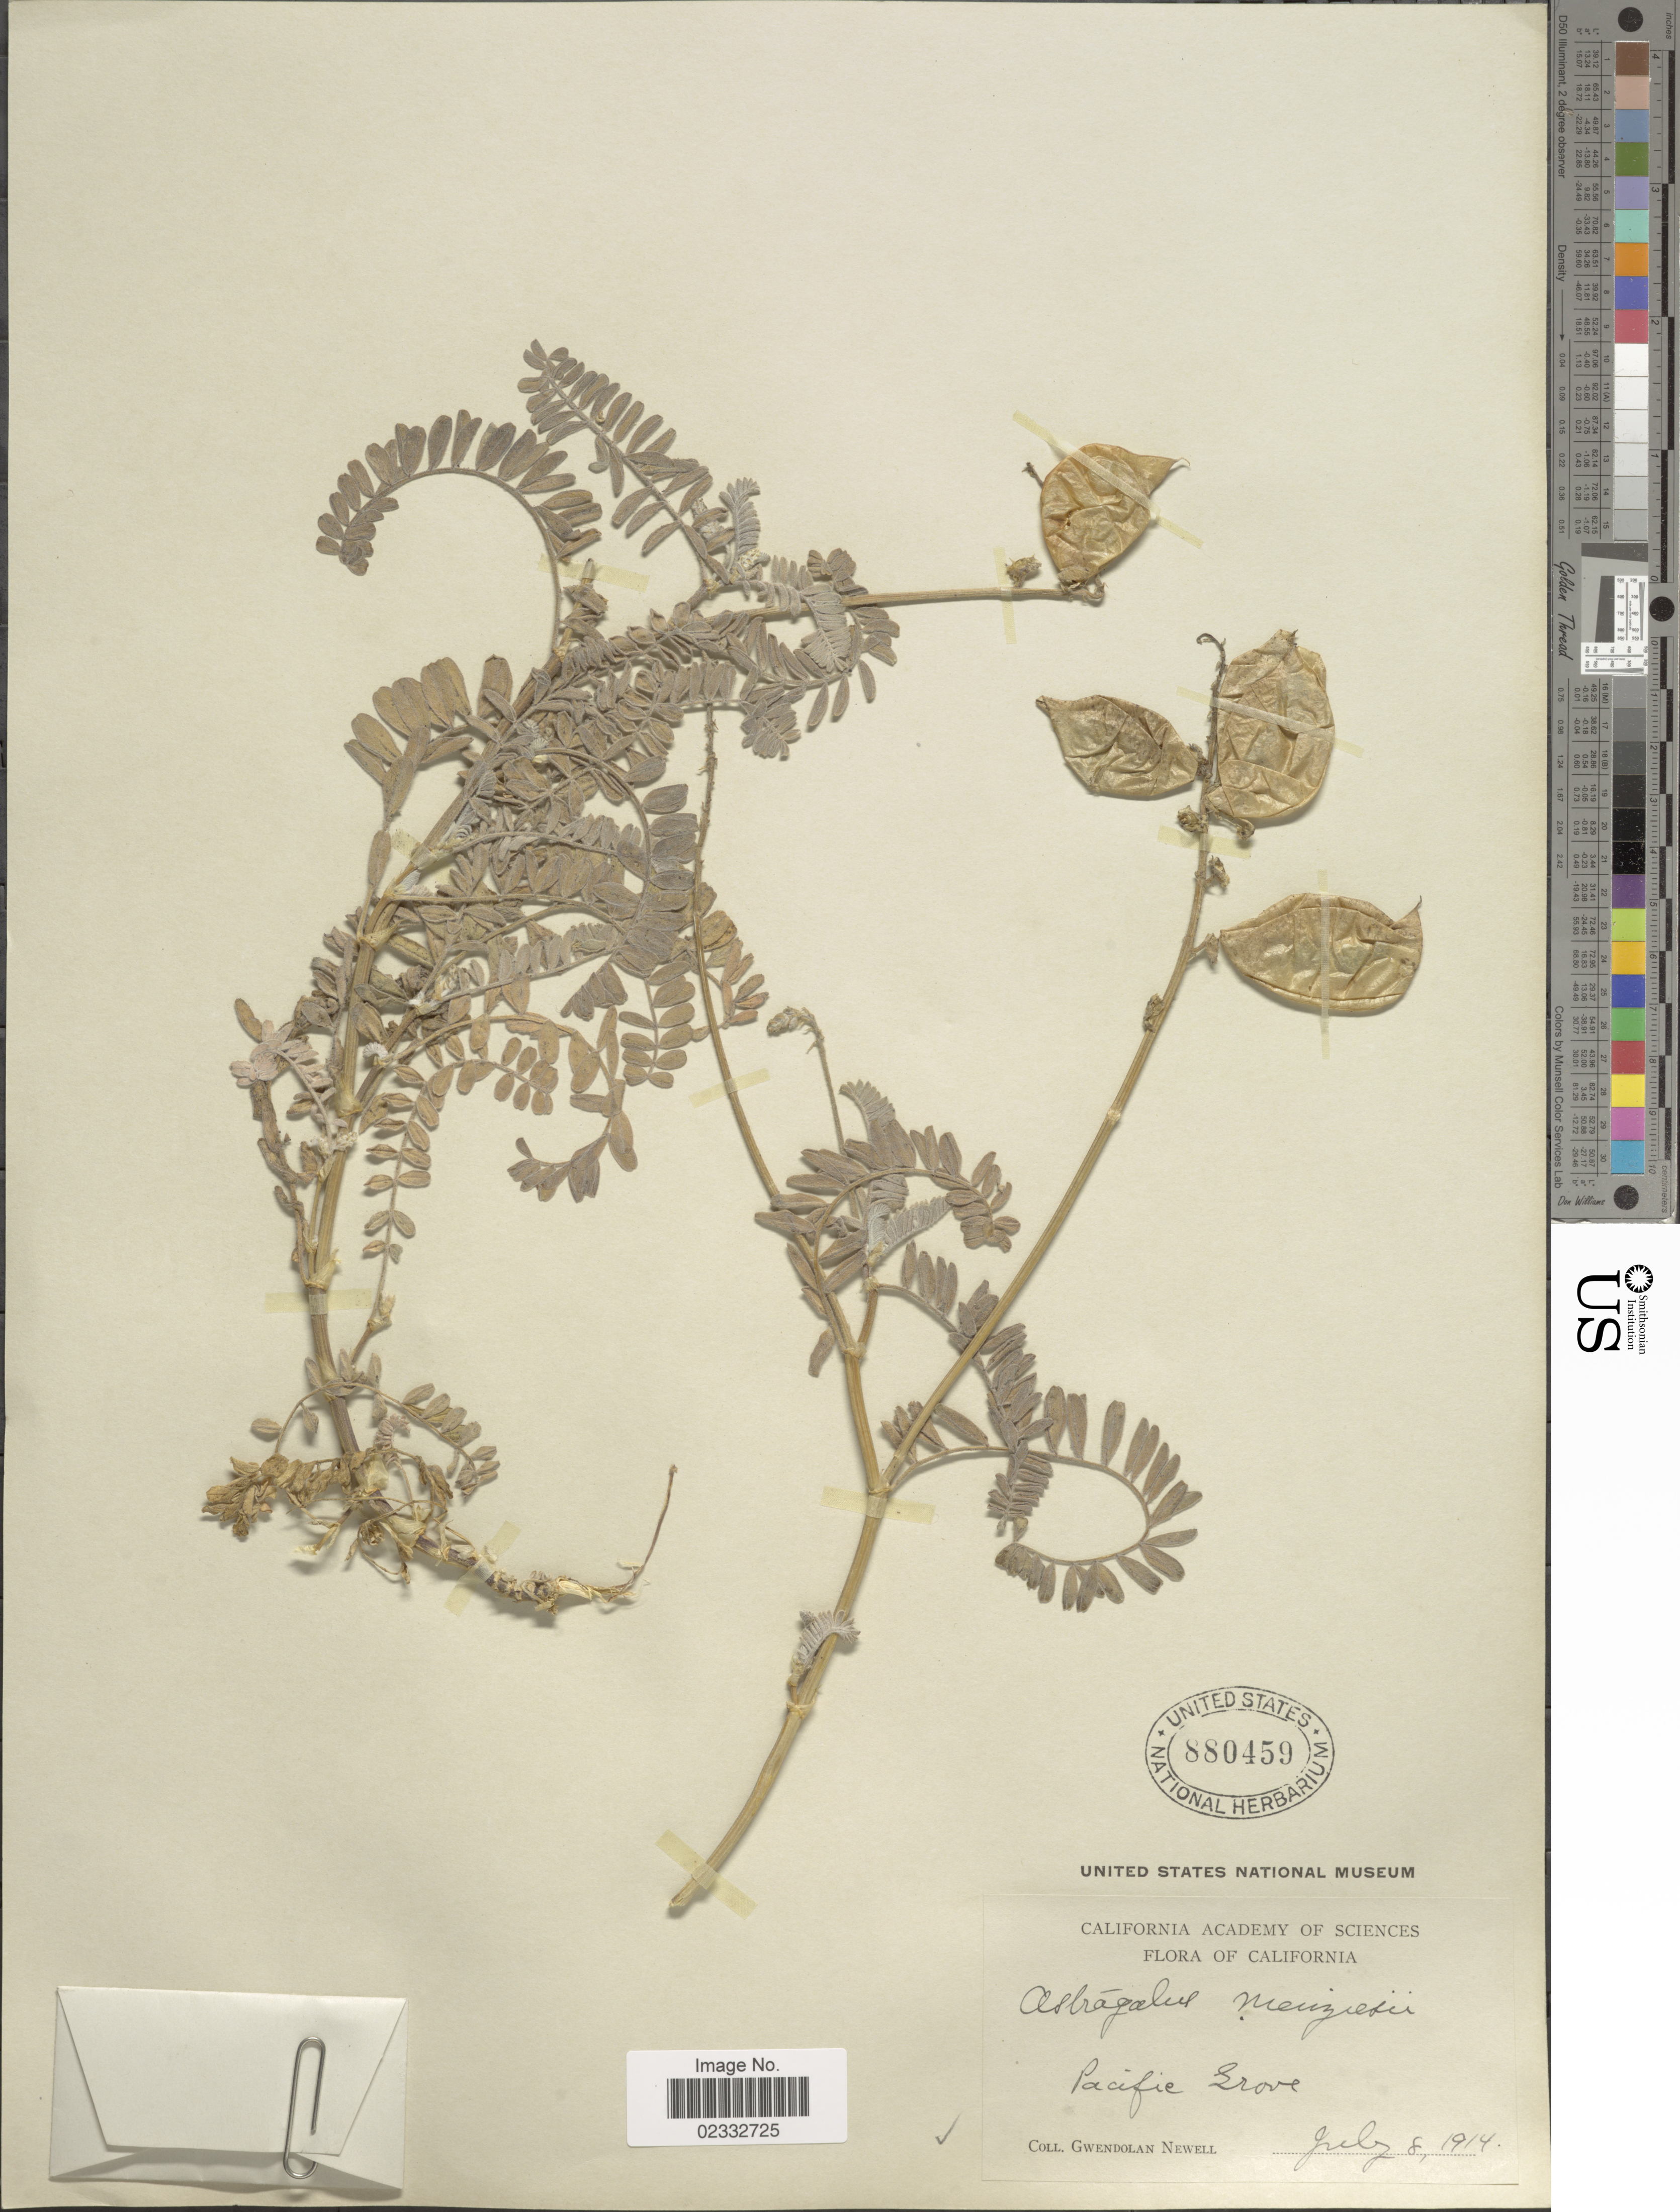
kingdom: Plantae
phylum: Tracheophyta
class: Magnoliopsida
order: Fabales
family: Fabaceae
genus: Astragalus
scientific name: Astragalus menziesii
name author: A. Gray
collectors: G. Newell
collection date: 1914-07-08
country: United States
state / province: California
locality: Pacific Grove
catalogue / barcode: US 880459